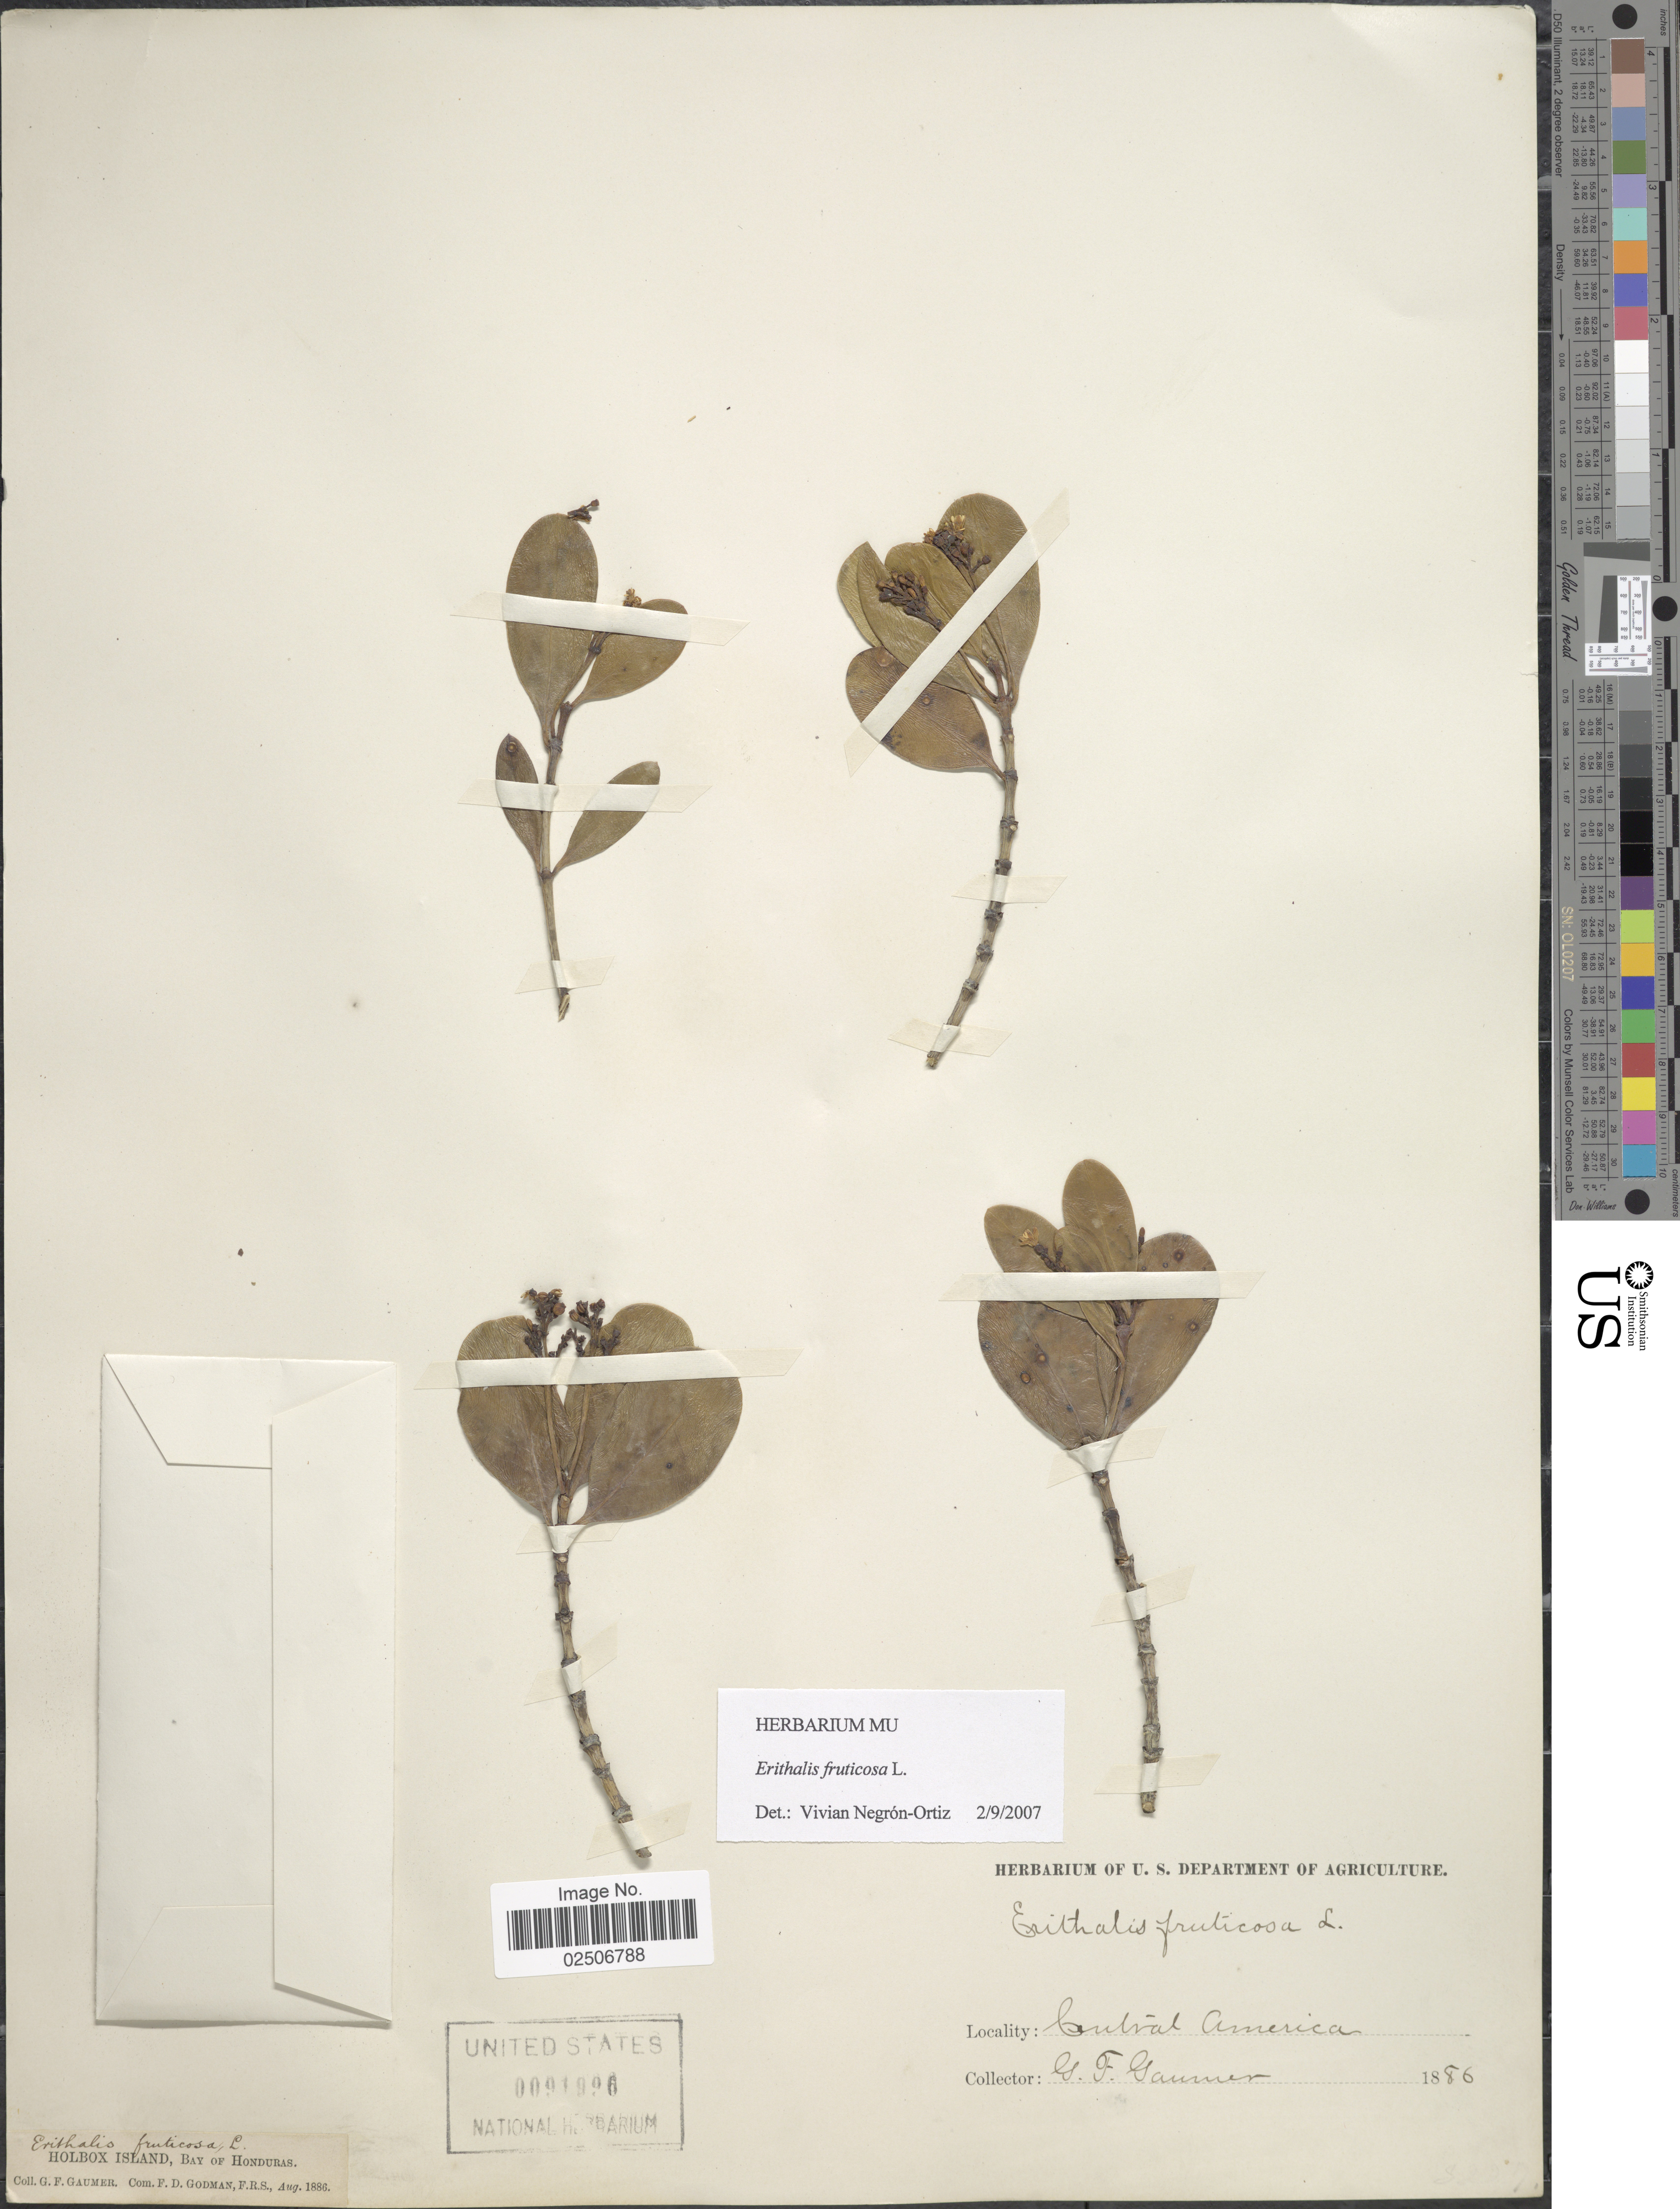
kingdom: Plantae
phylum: Tracheophyta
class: Magnoliopsida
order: Gentianales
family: Rubiaceae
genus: Erithalis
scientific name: Erithalis fruticosa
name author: L.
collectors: G. F. Gaumer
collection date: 1886-08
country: Mexico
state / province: Quintana Roo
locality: Holbox Island, Bay of Honduras, Central America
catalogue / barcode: US 91096